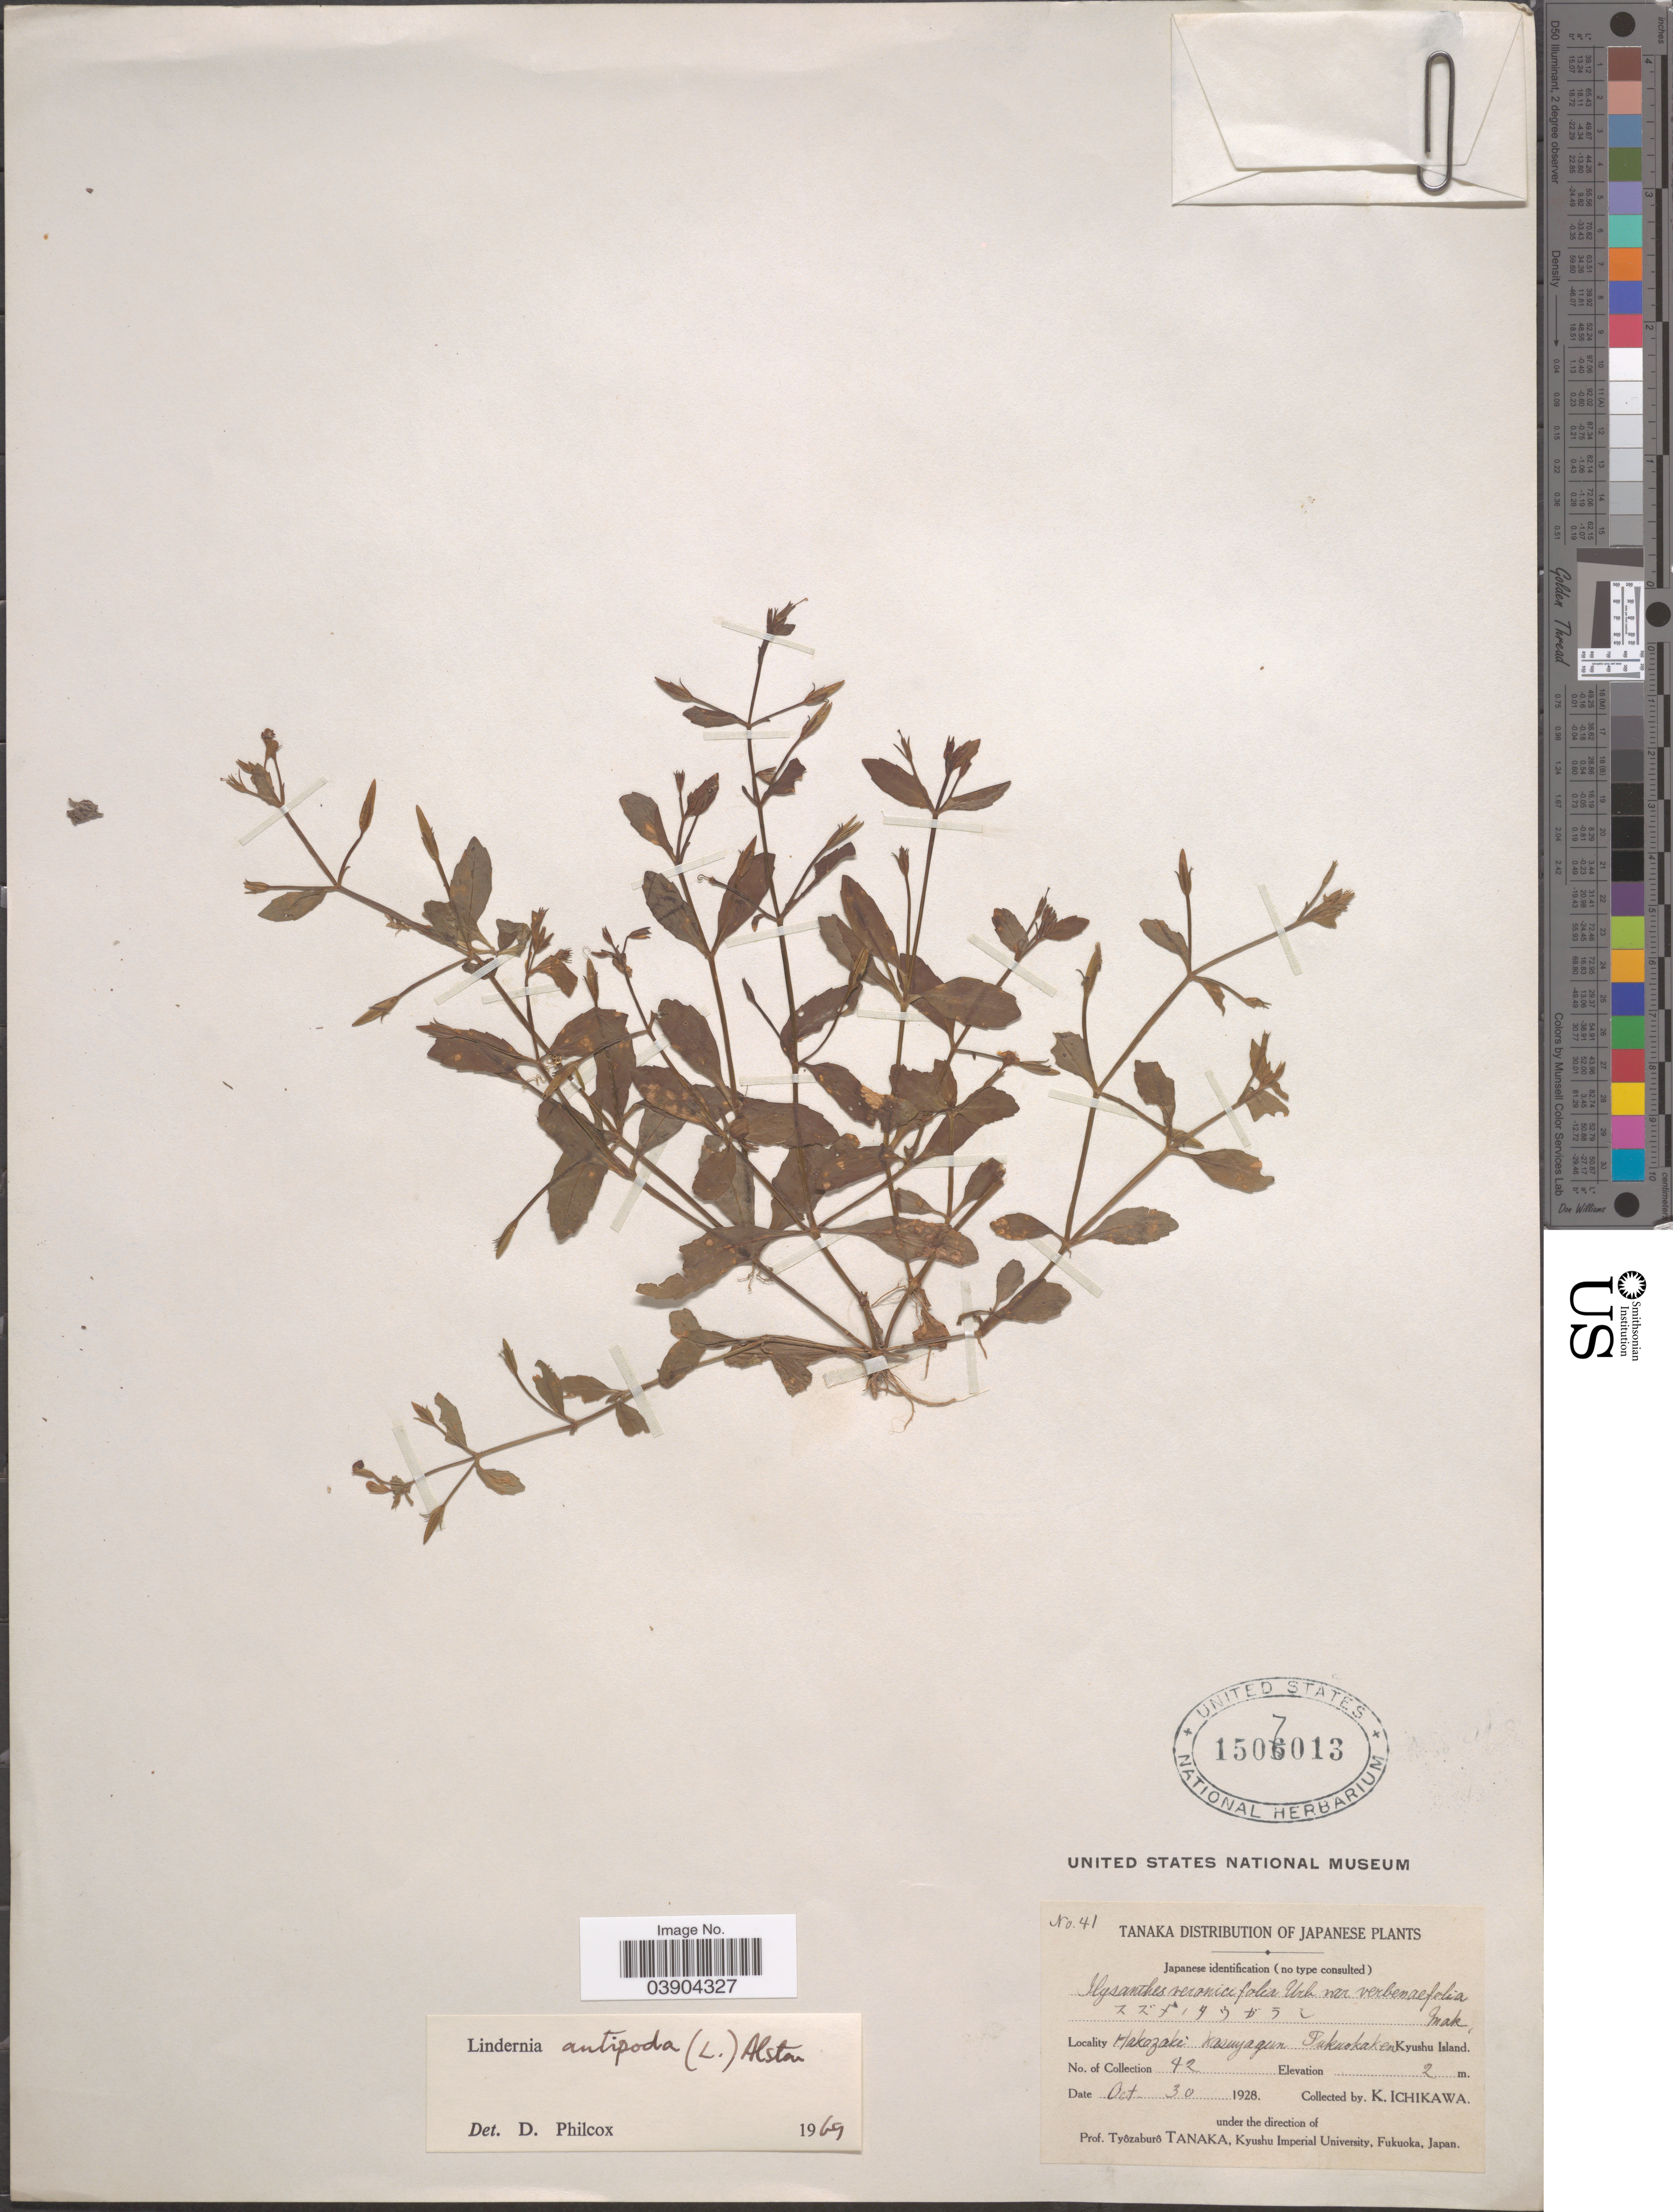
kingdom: Plantae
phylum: Tracheophyta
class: Magnoliopsida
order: Lamiales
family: Linderniaceae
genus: Lindernia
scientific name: Lindernia antipoda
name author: (L.) Alston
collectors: K. Ichikawa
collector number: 41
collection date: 1928-10-30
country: Japan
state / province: Hukuoka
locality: Hakozaki Kasuyagun Fukuokaken Kyushu Island.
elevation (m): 2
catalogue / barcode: US 1507013